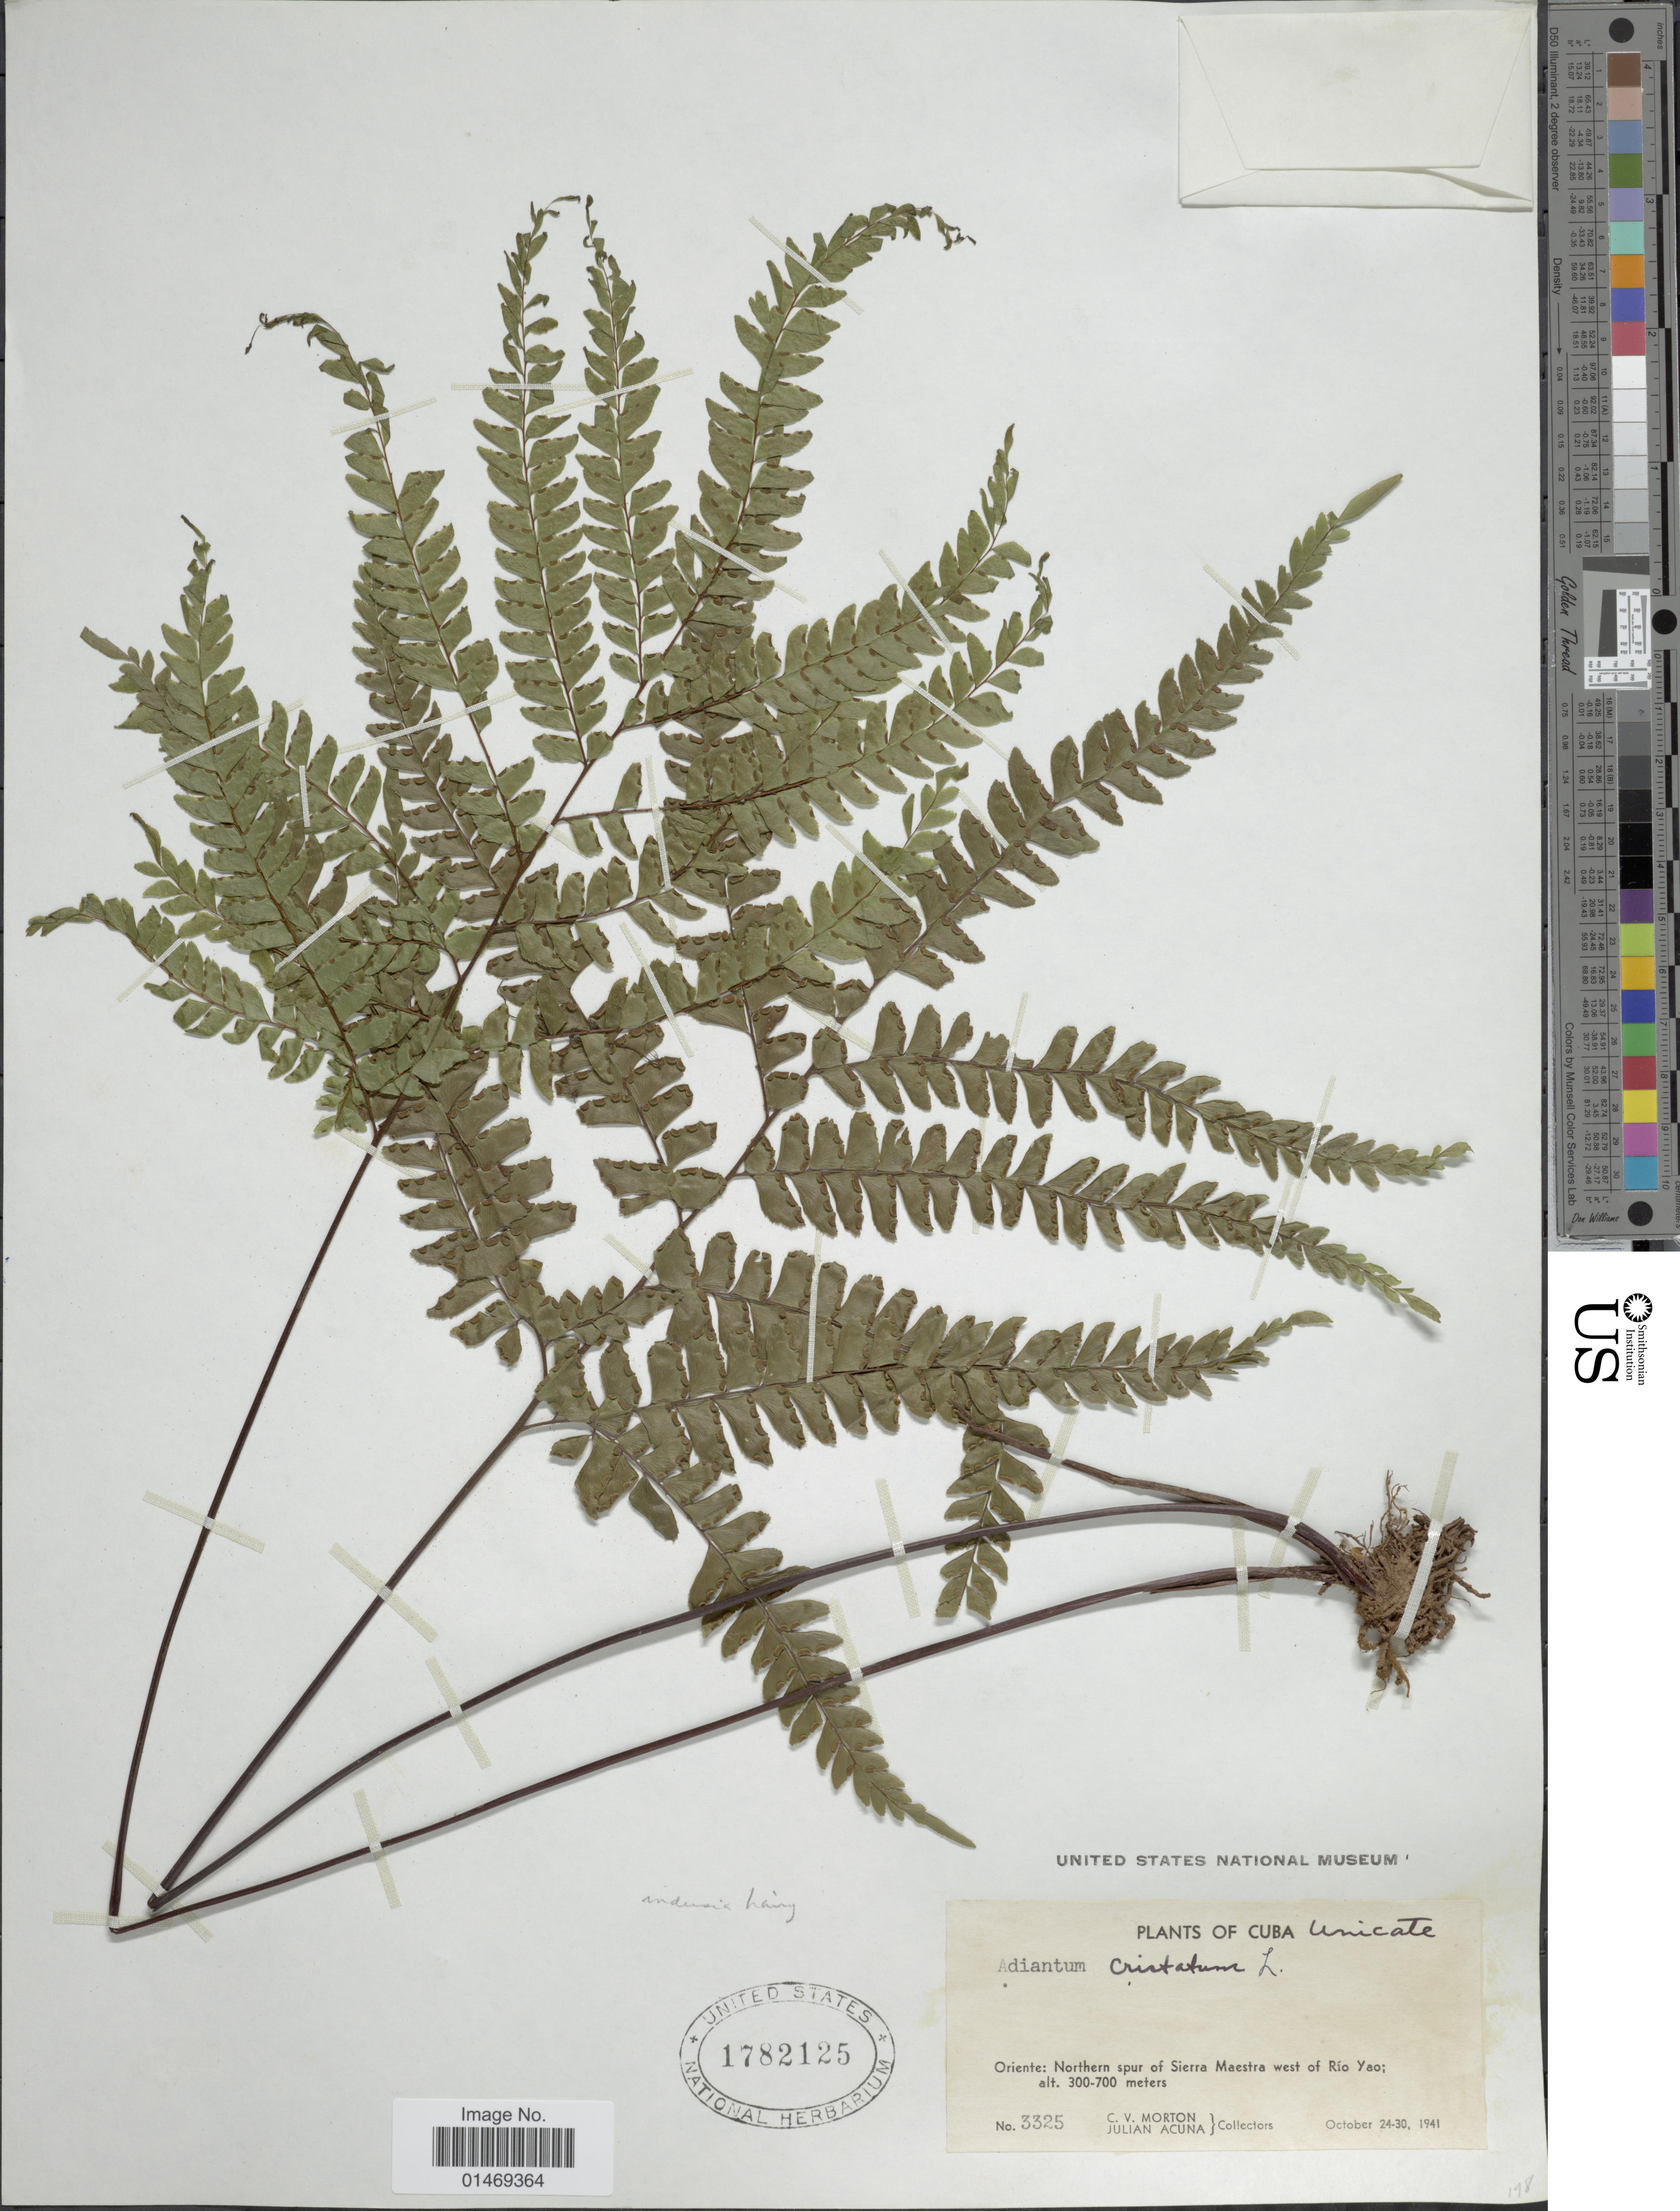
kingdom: Plantae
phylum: Tracheophyta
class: Polypodiopsida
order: Polypodiales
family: Pteridaceae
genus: Adiantum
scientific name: Adiantum pyramidale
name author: (L.) Willd.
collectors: C. V. Morton & J. B. Acuña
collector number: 3325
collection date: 1941-10-24/1941-10-30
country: Cuba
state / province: Oriente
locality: Northern spur of Sierra Maestra west of Rio Yao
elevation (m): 300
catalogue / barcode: US 1782125